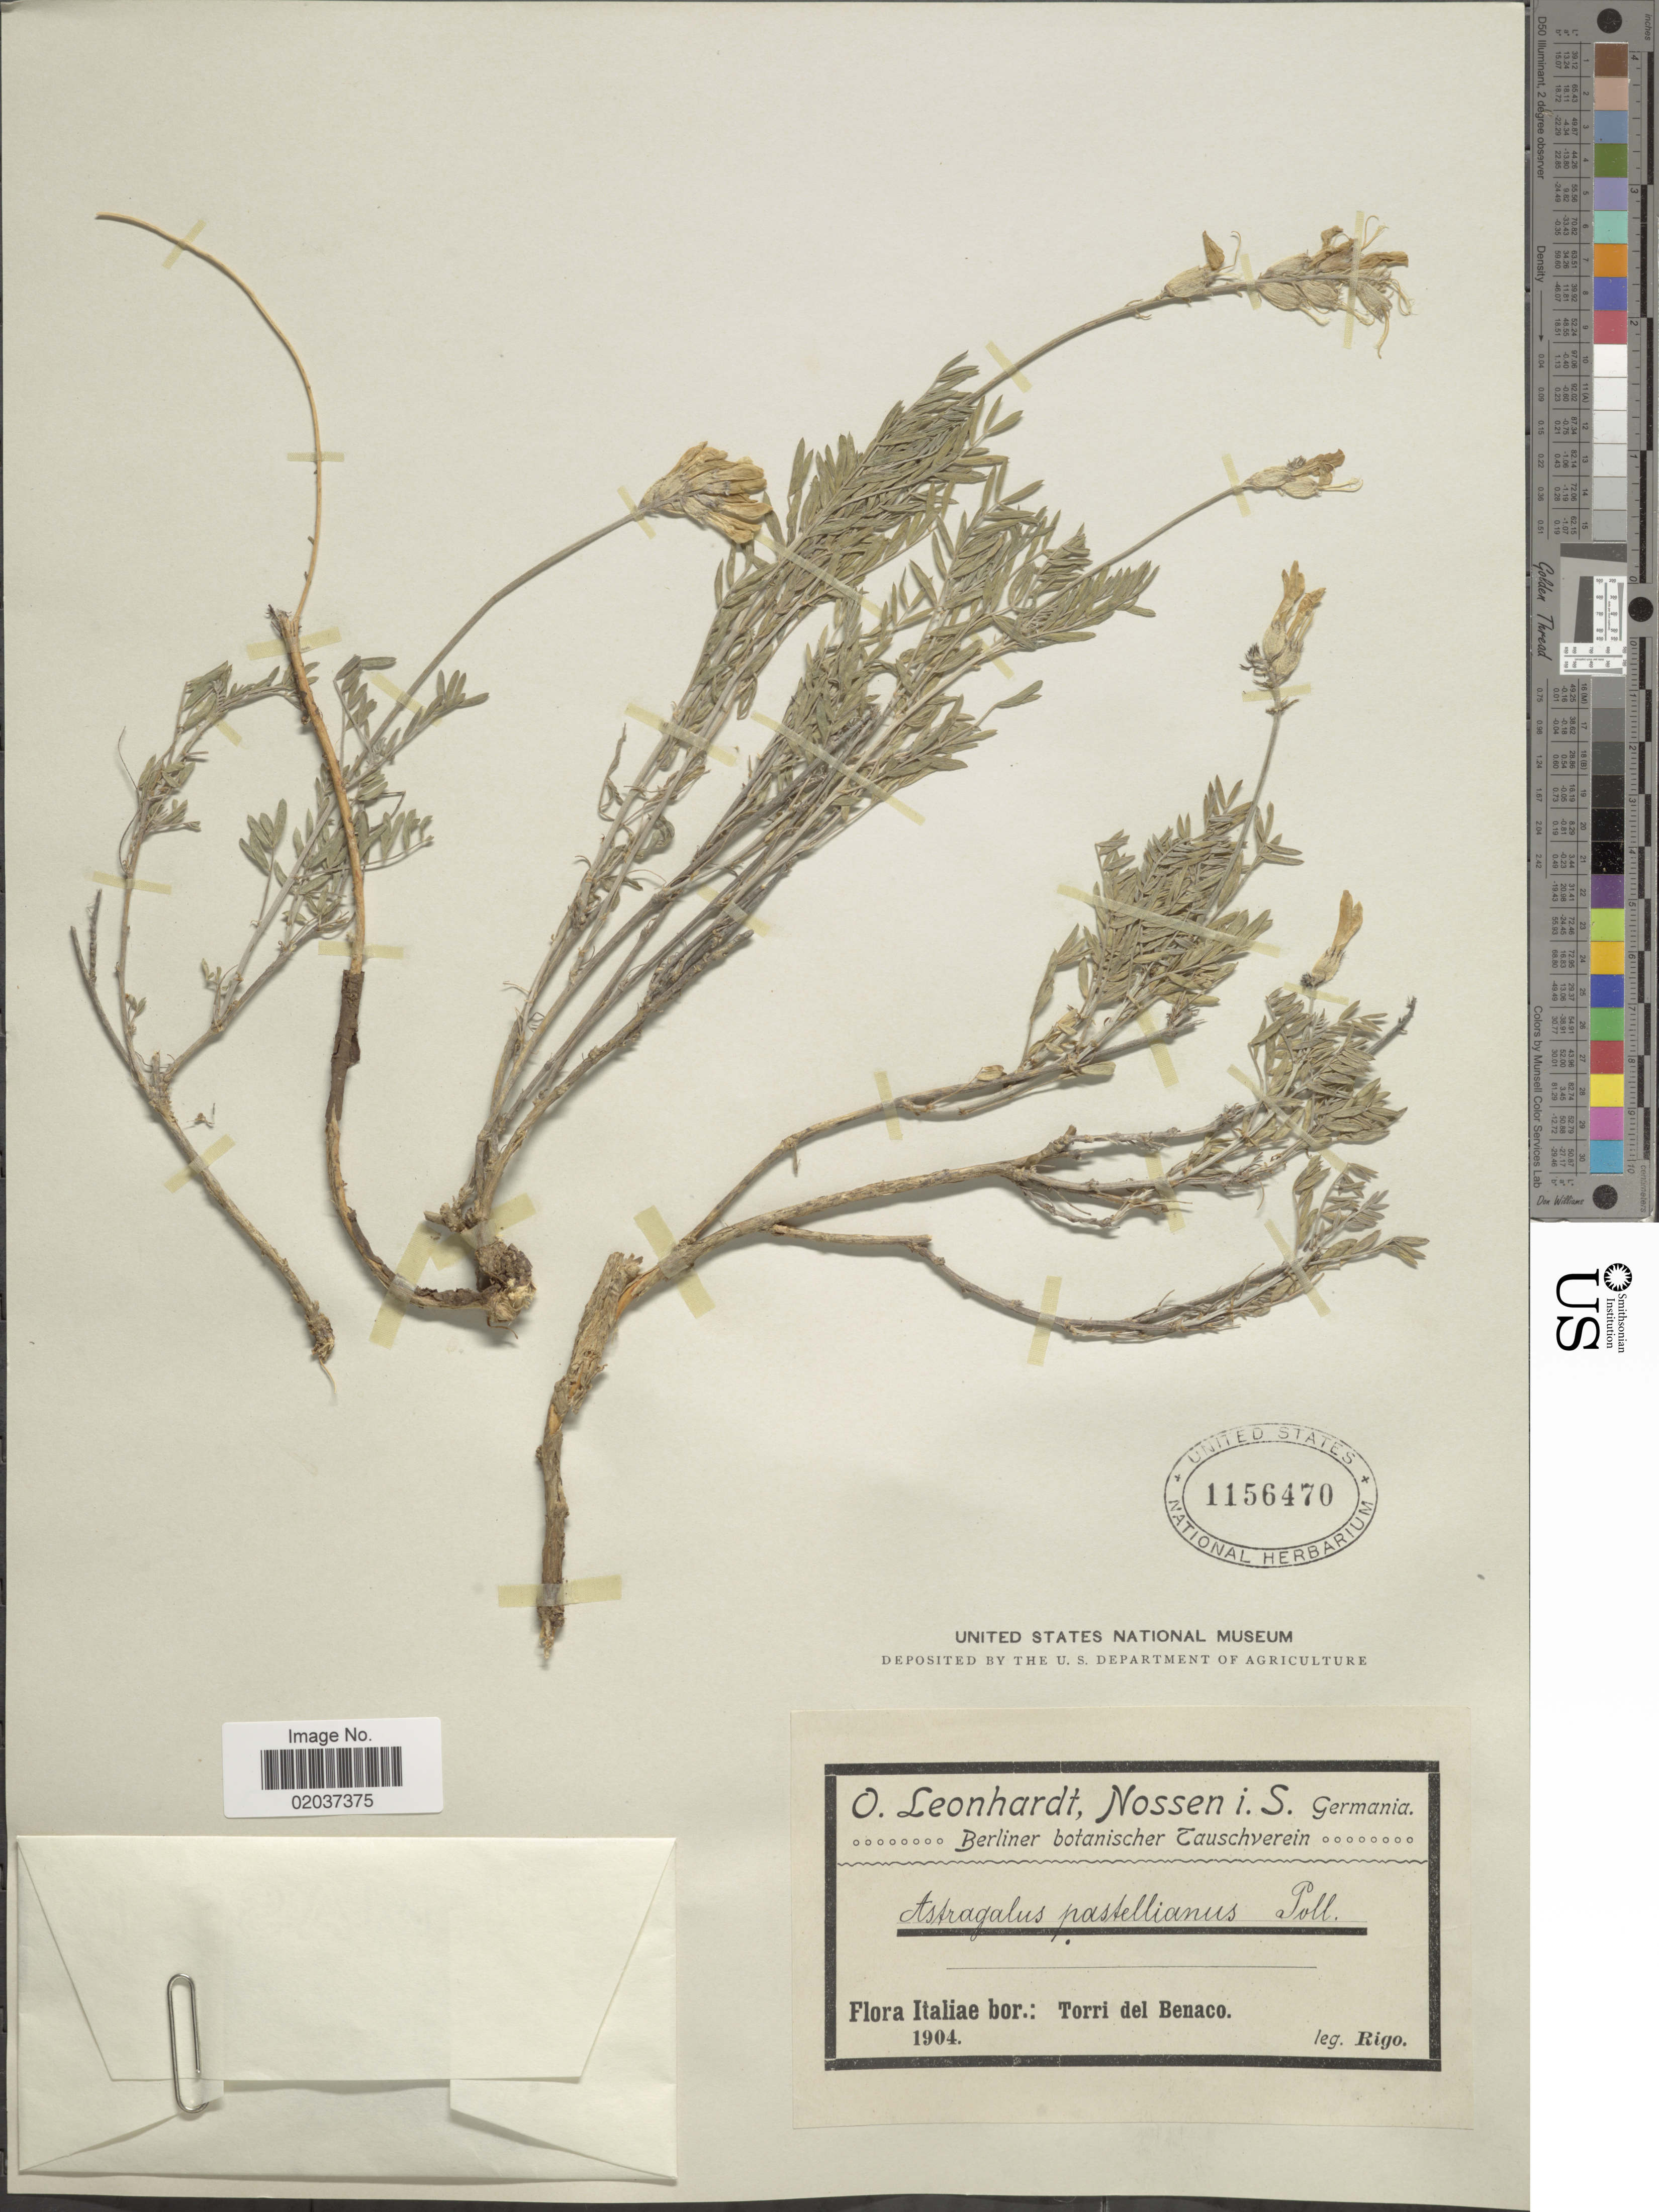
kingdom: Plantae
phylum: Tracheophyta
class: Magnoliopsida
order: Fabales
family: Fabaceae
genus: Astragalus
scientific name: Astragalus pastellianus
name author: Pollini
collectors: -- Rigo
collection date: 1904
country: Italy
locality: Italiae bor: Torri del Benaco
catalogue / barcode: US 1156470